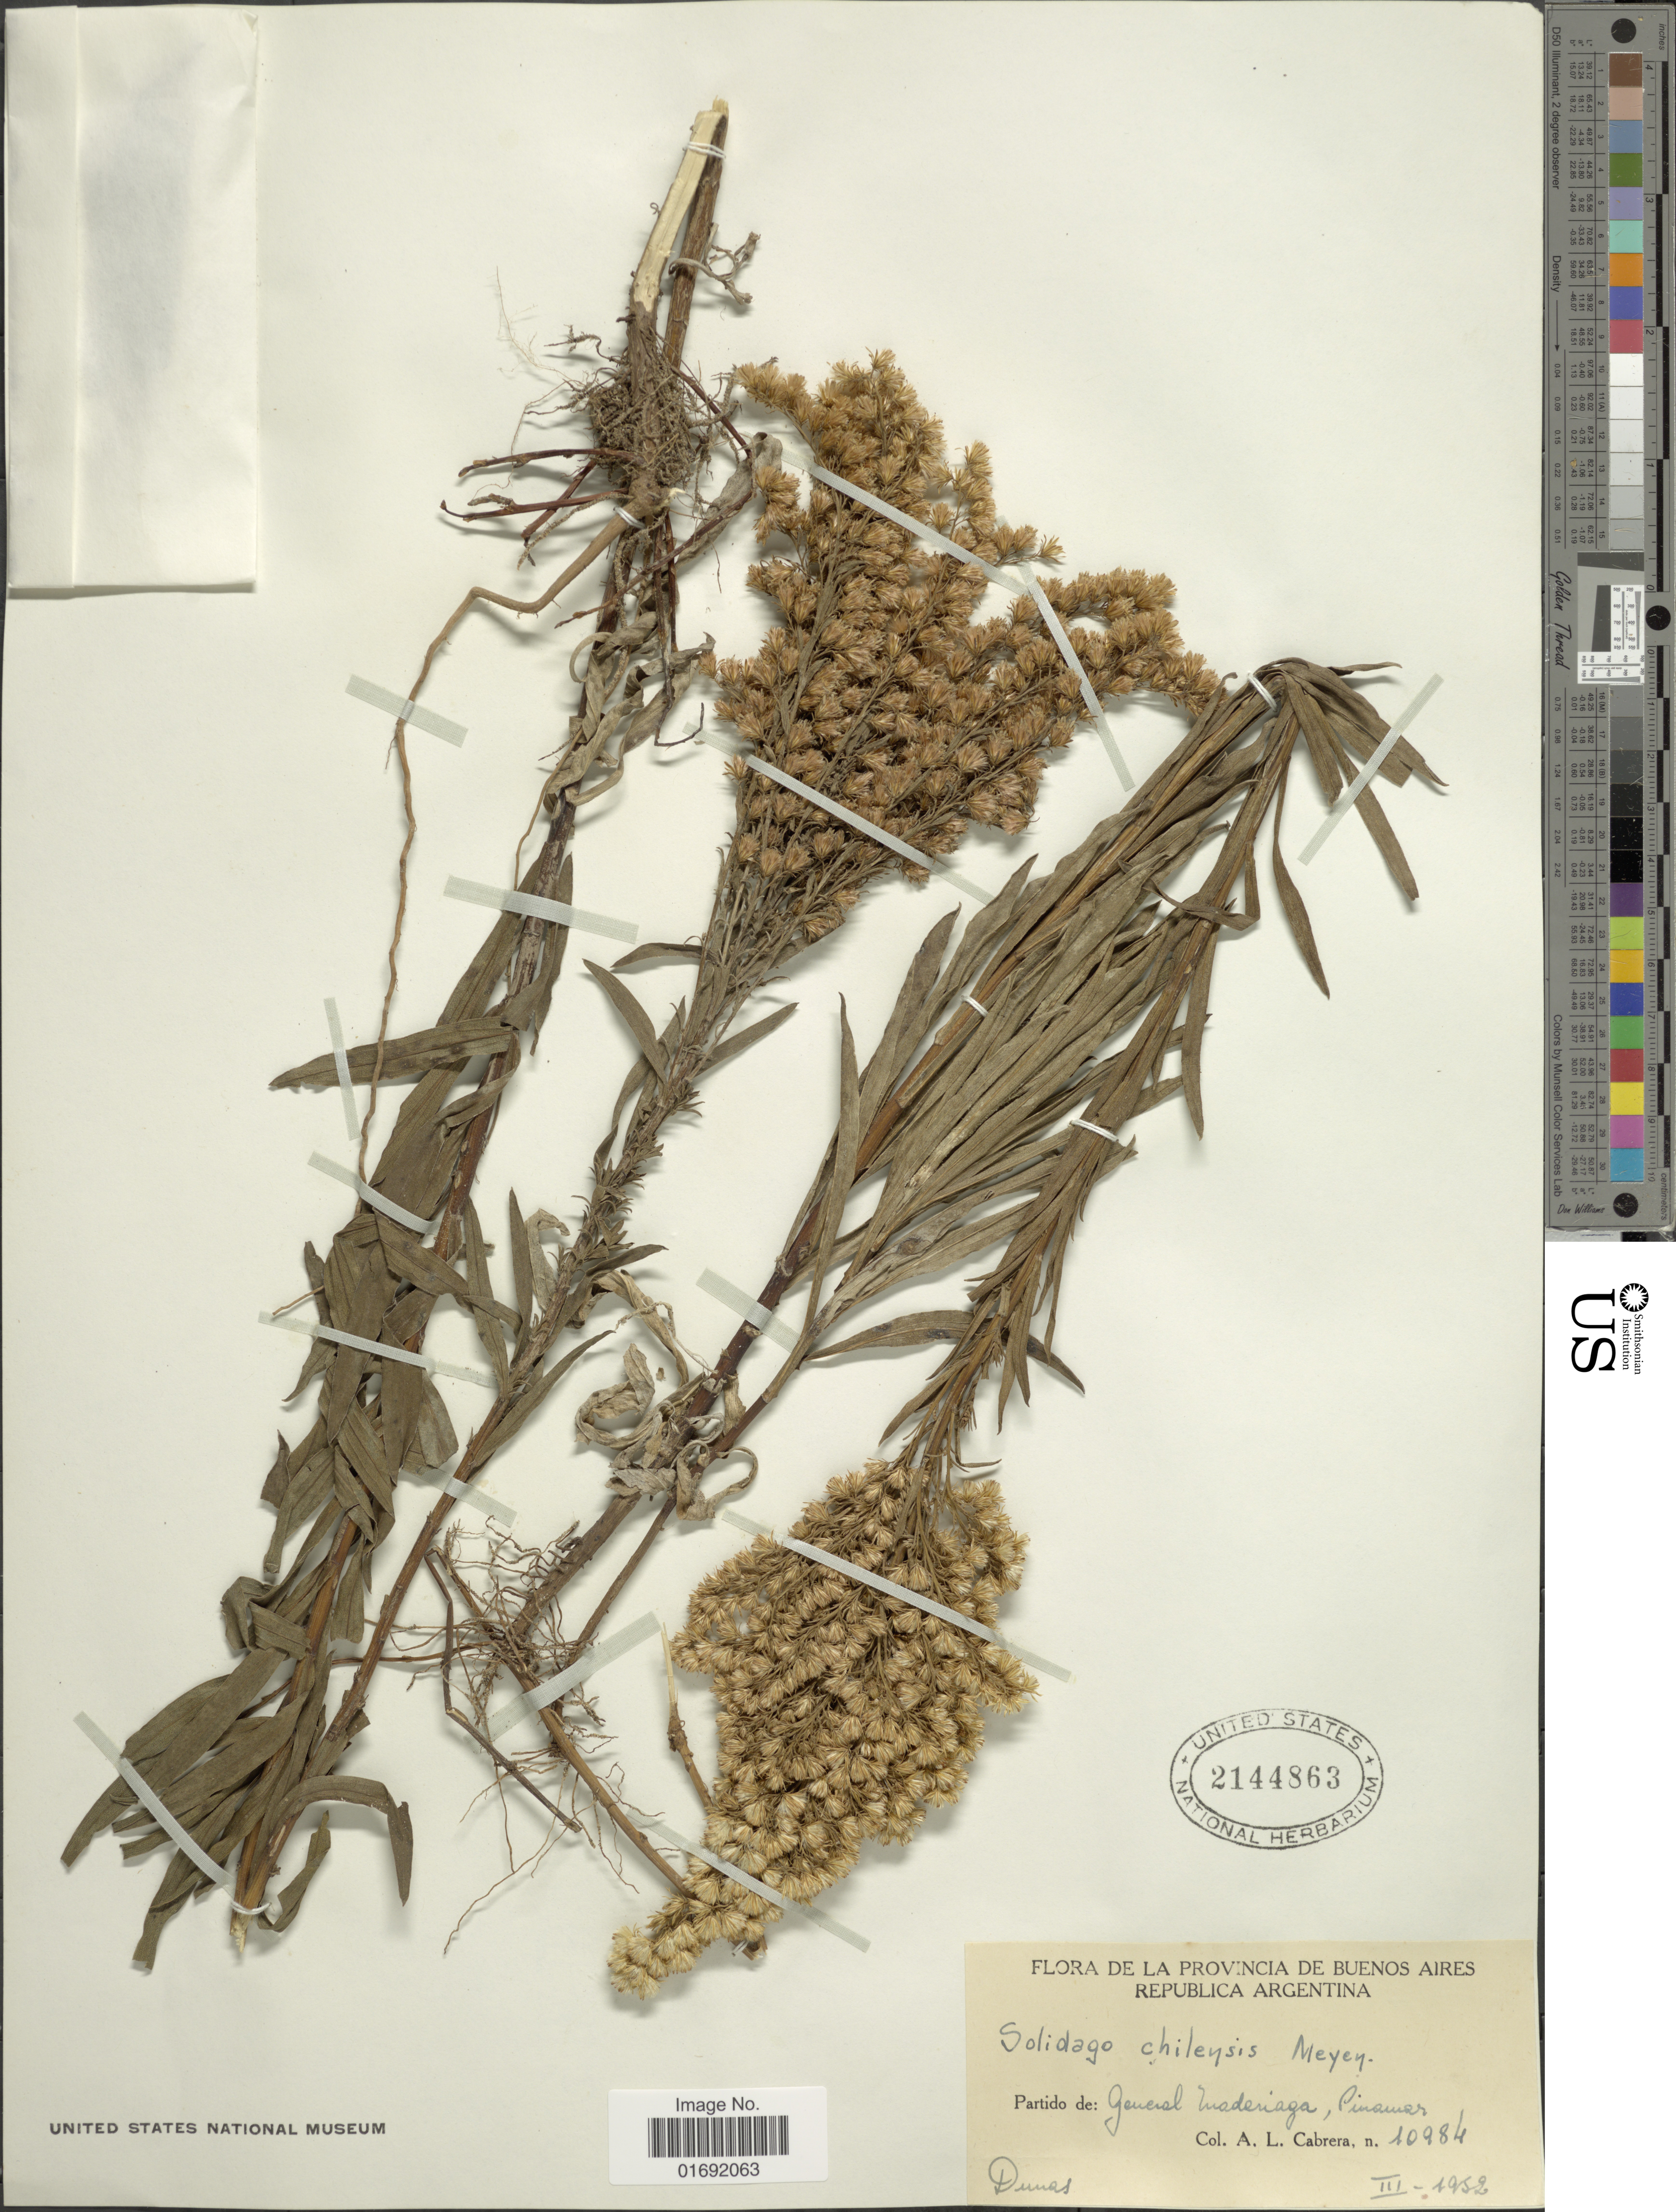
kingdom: Plantae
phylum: Tracheophyta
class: Magnoliopsida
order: Asterales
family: Asteraceae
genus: Solidago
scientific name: Solidago chilensis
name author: Meyen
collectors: A. L. Cabrera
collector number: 10984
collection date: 1952-03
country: Argentina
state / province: Buenos Aires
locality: Republica Argentina, Partido de General Madariaga, Pinamar, Dumas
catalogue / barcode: US 2144863